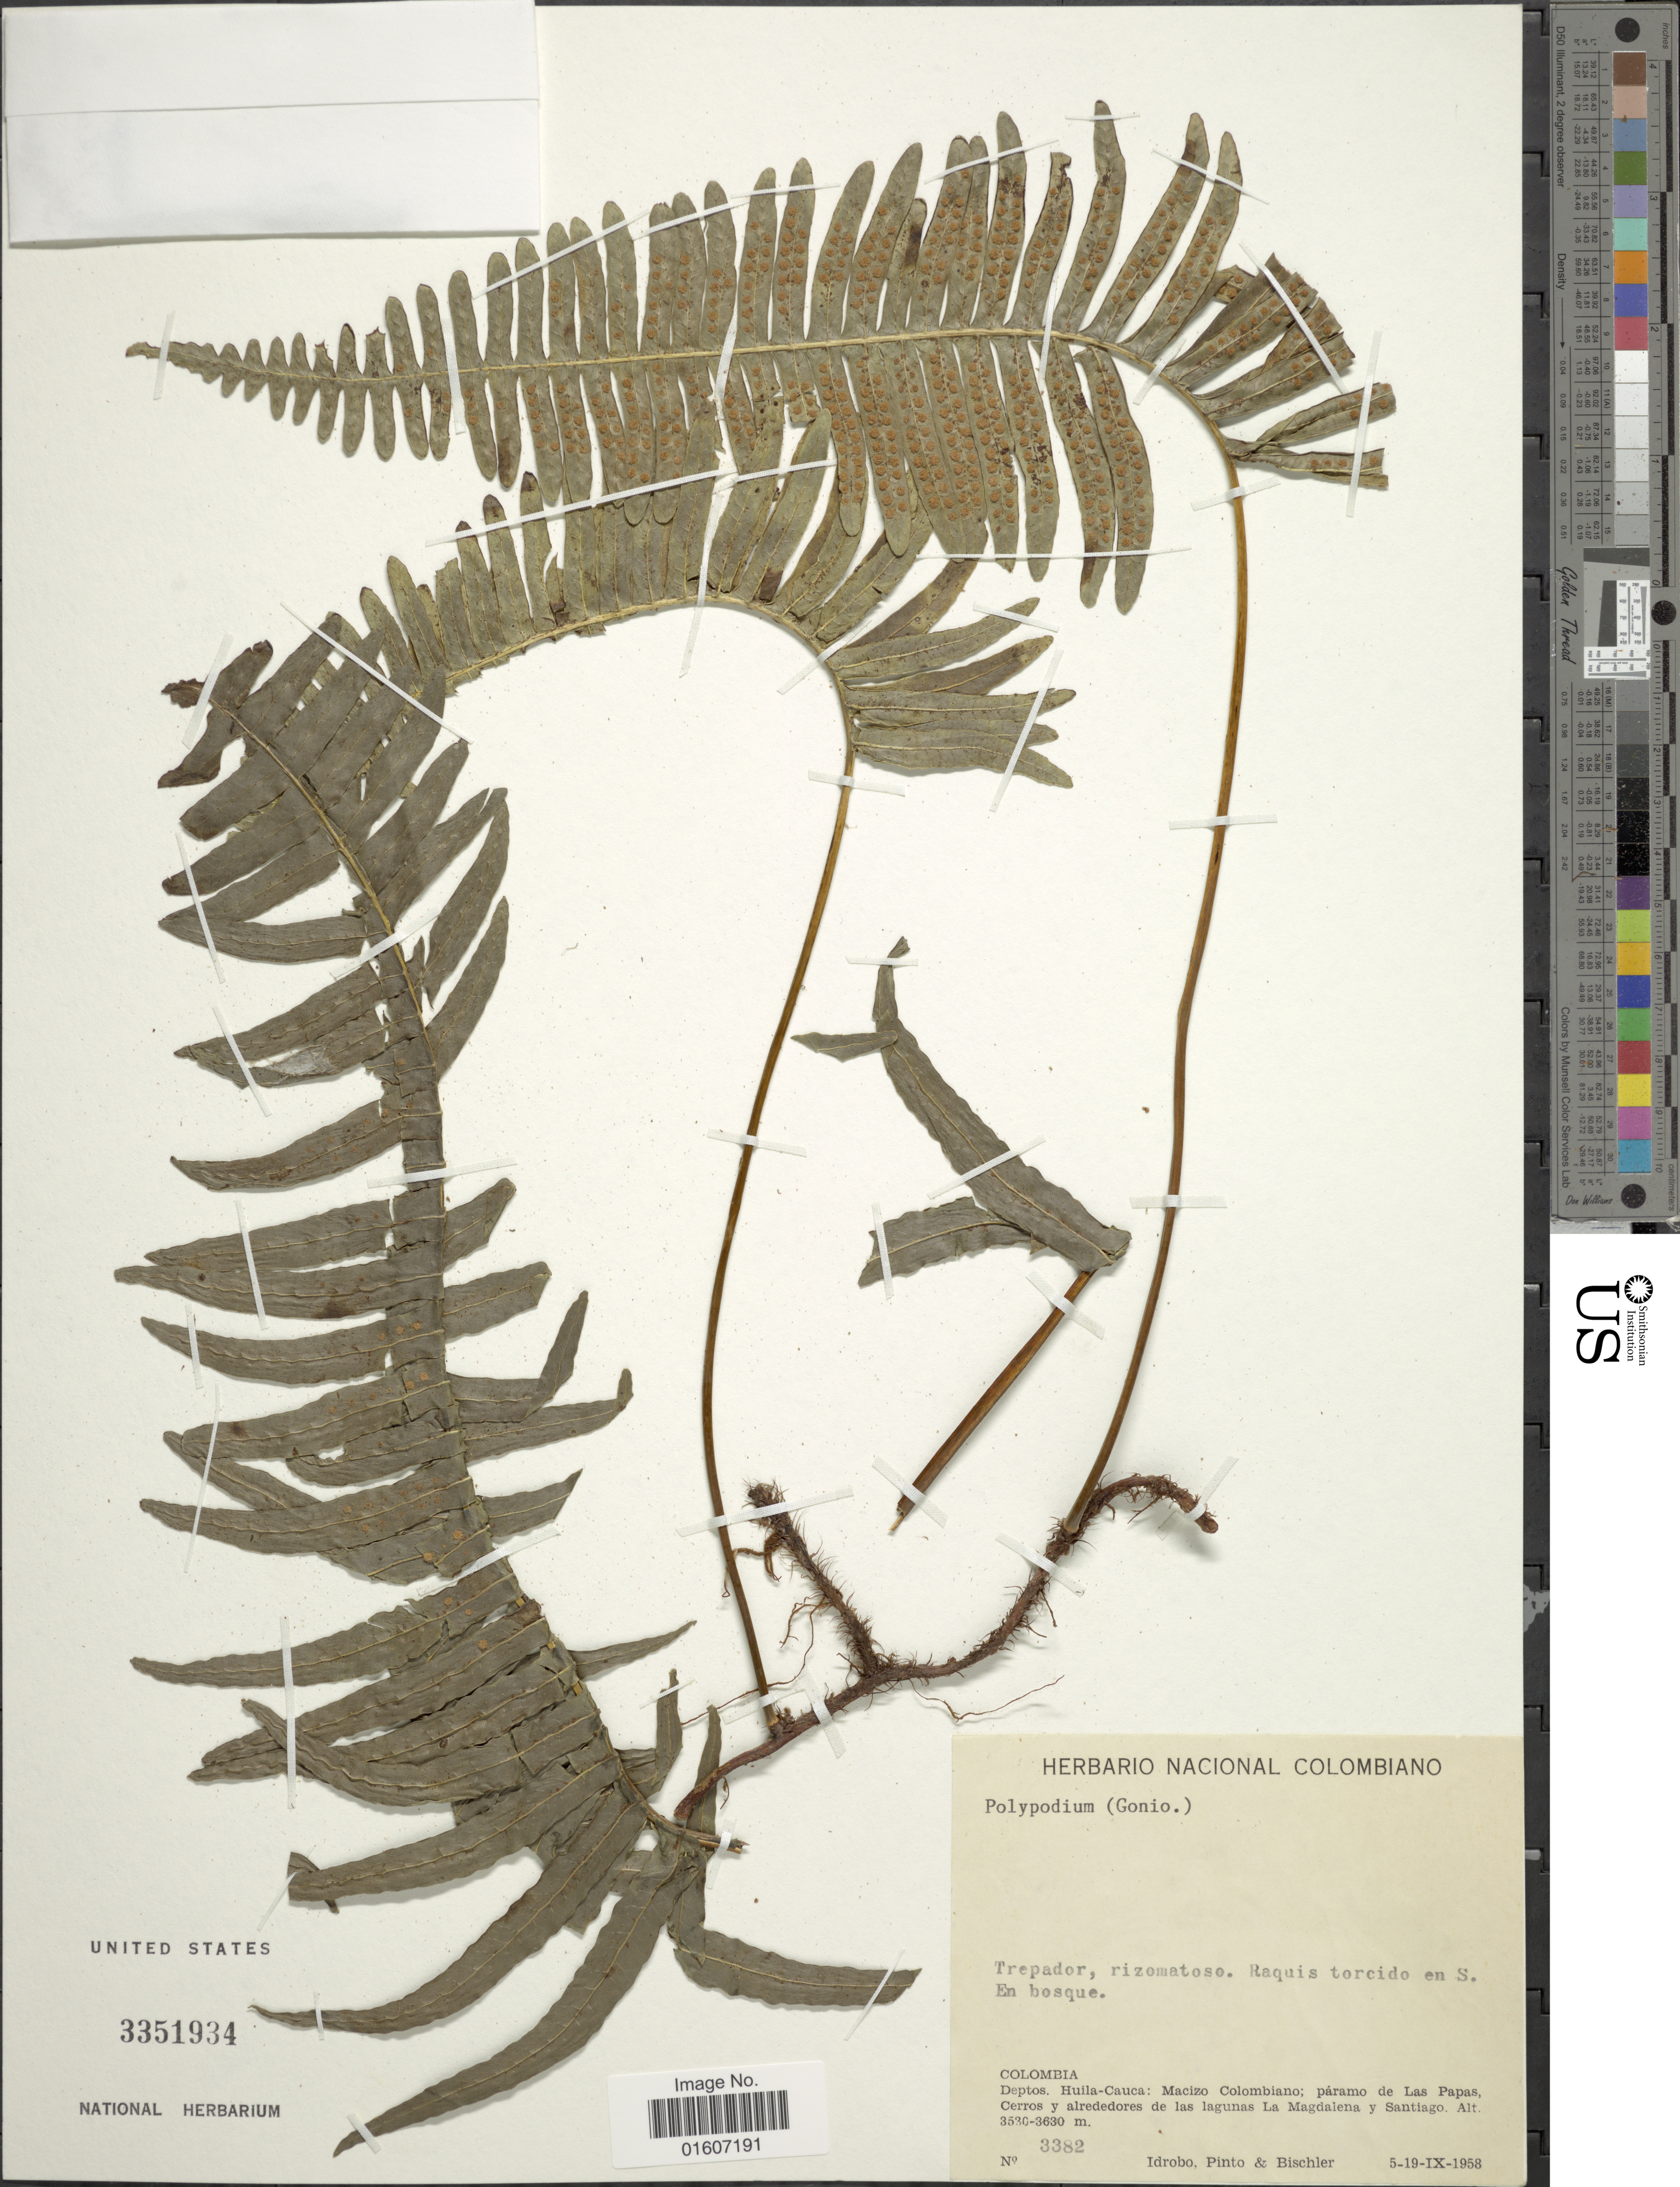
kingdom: Plantae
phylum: Tracheophyta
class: Polypodiopsida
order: Polypodiales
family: Polypodiaceae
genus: Serpocaulon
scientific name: Serpocaulon sp.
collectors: -- Idrobo, Pinto, -- & -. Bischler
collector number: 3382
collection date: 1958-09-05/1958-09-19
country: Colombia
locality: Deptos. Huila-Cauca: Macizo Colombiano; páramo de Las Papas, Cerros y alrededores de las lagunas La Magdalena y Santiago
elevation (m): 3530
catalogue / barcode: US 3351934